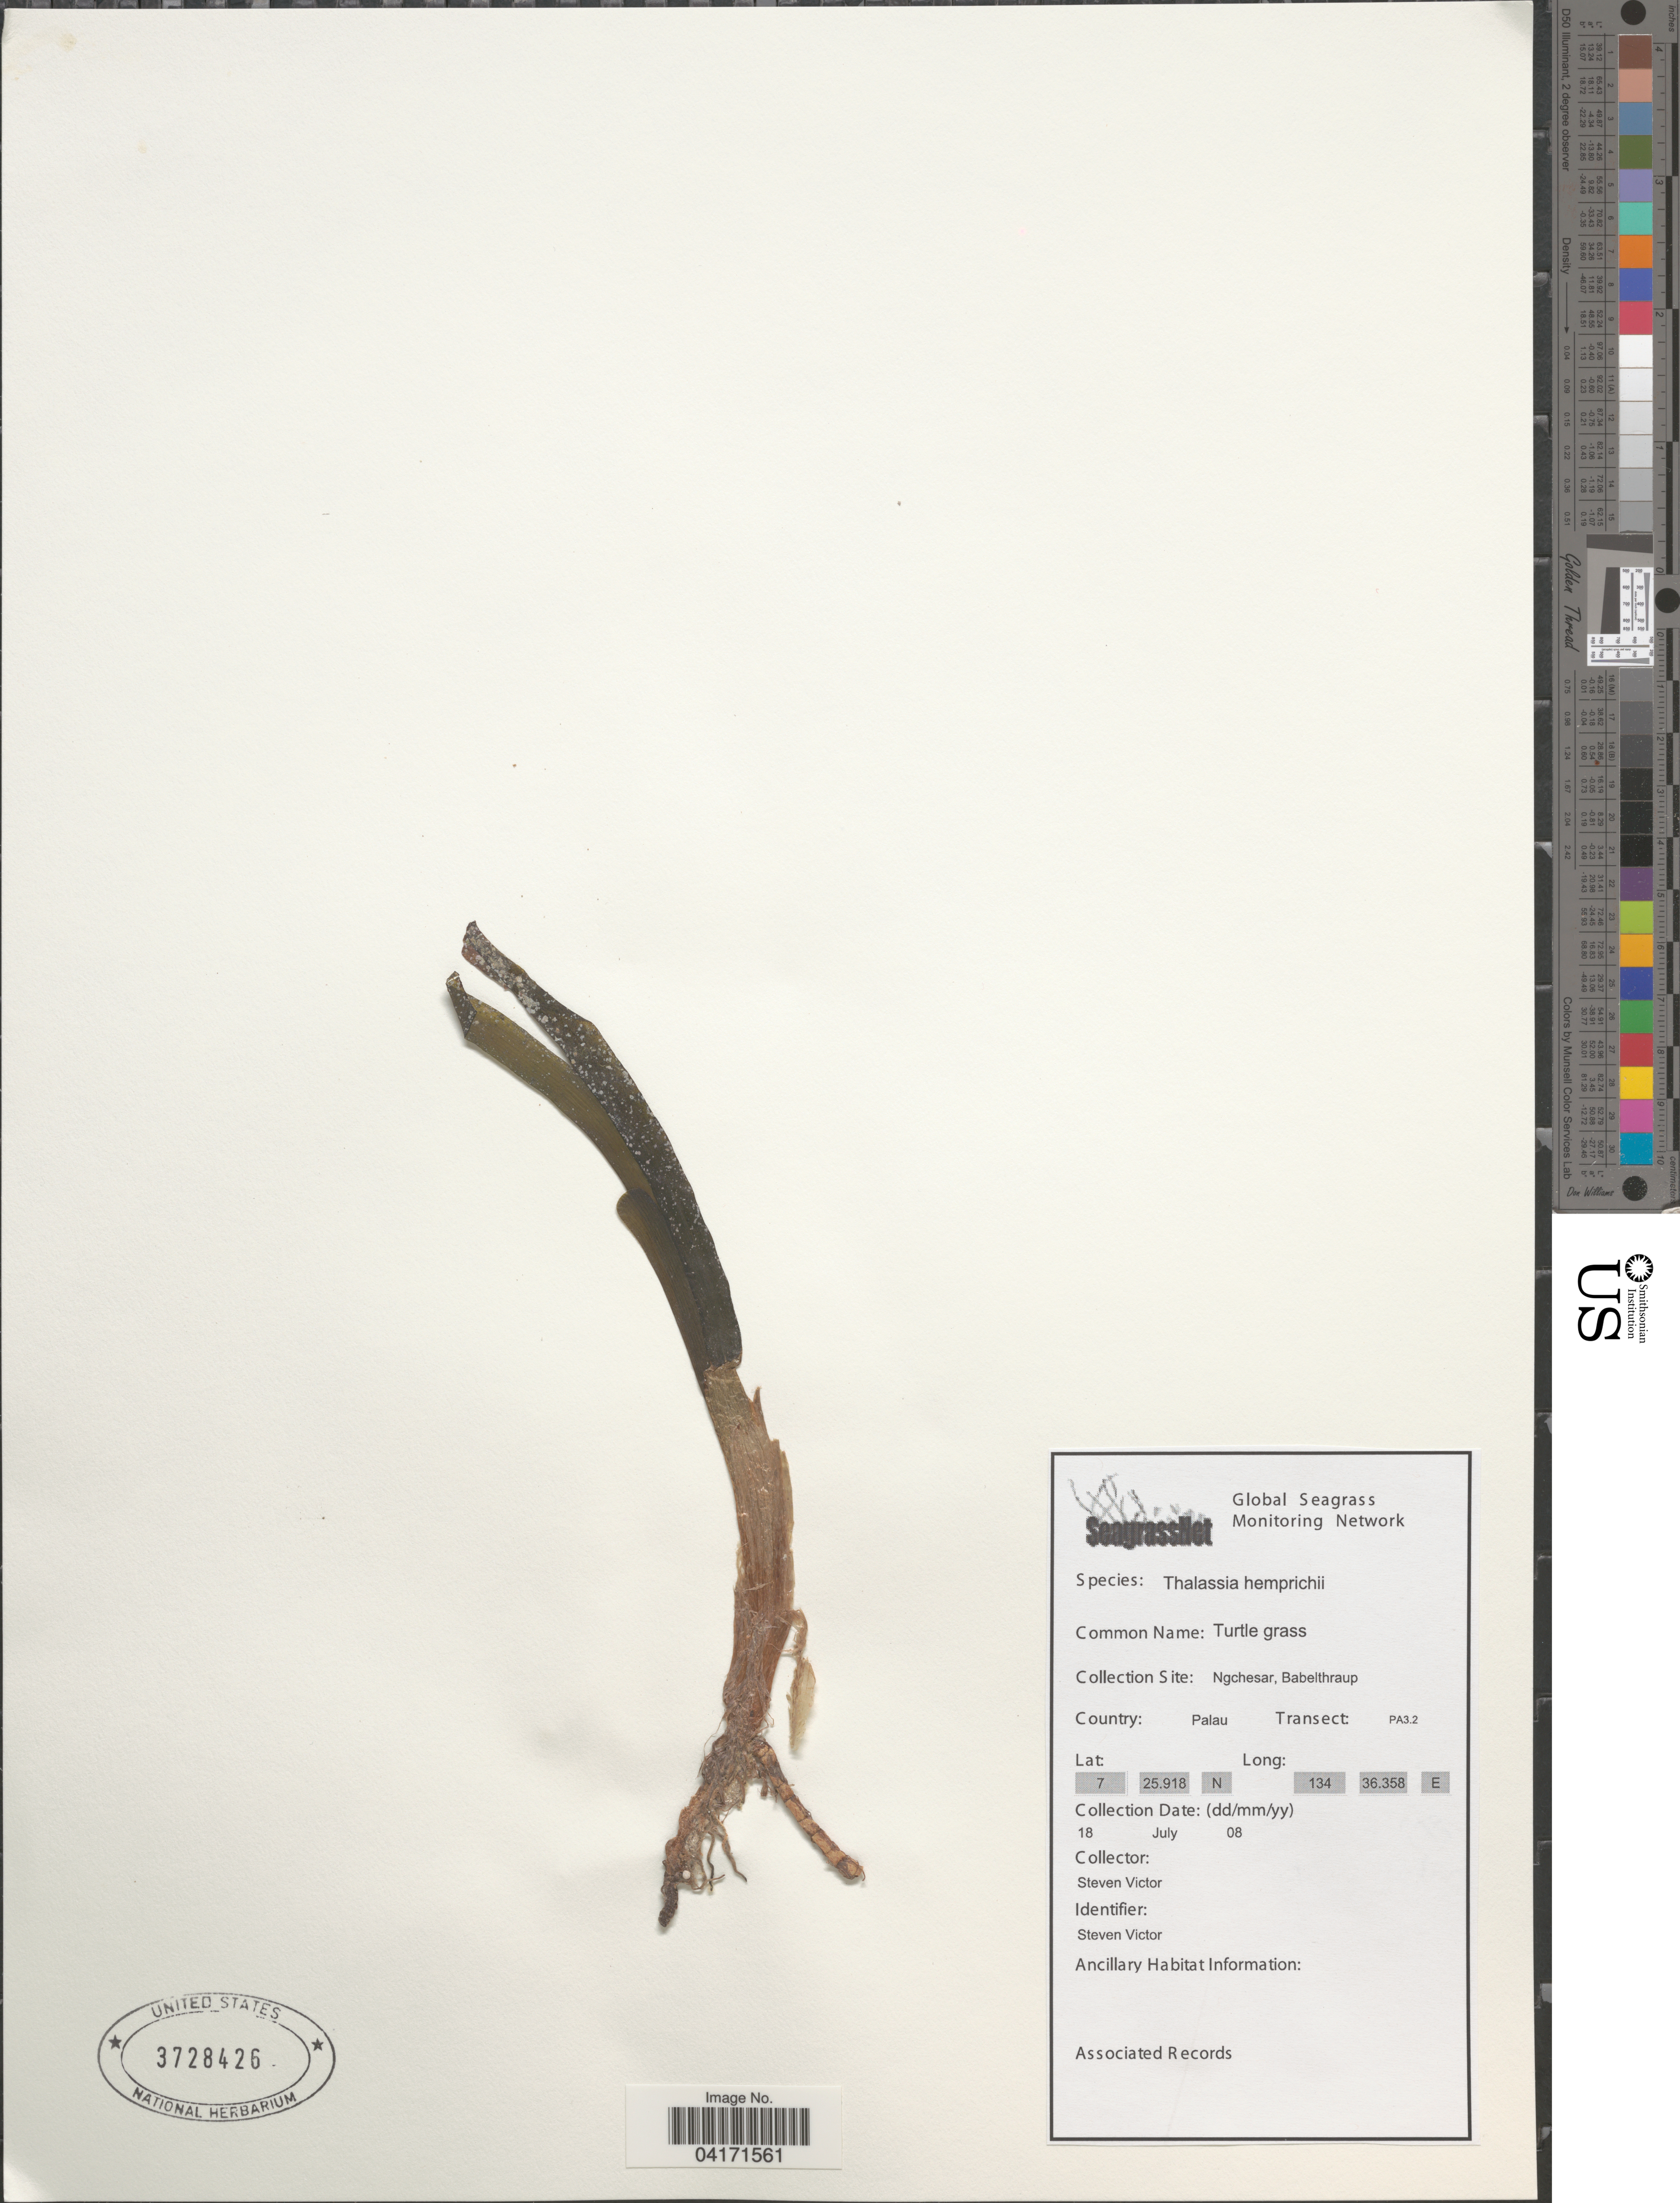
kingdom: Plantae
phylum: Tracheophyta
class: Liliopsida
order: Alismatales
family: Hydrocharitaceae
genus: Thalassia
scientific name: Thalassia hemprichii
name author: Asch.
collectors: S. Victor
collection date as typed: Transcribed d/m/y: 18/7/8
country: Palau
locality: Ngchesar, Babelthraup. Palau. Transect: PA3.2.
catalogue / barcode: US 3728426